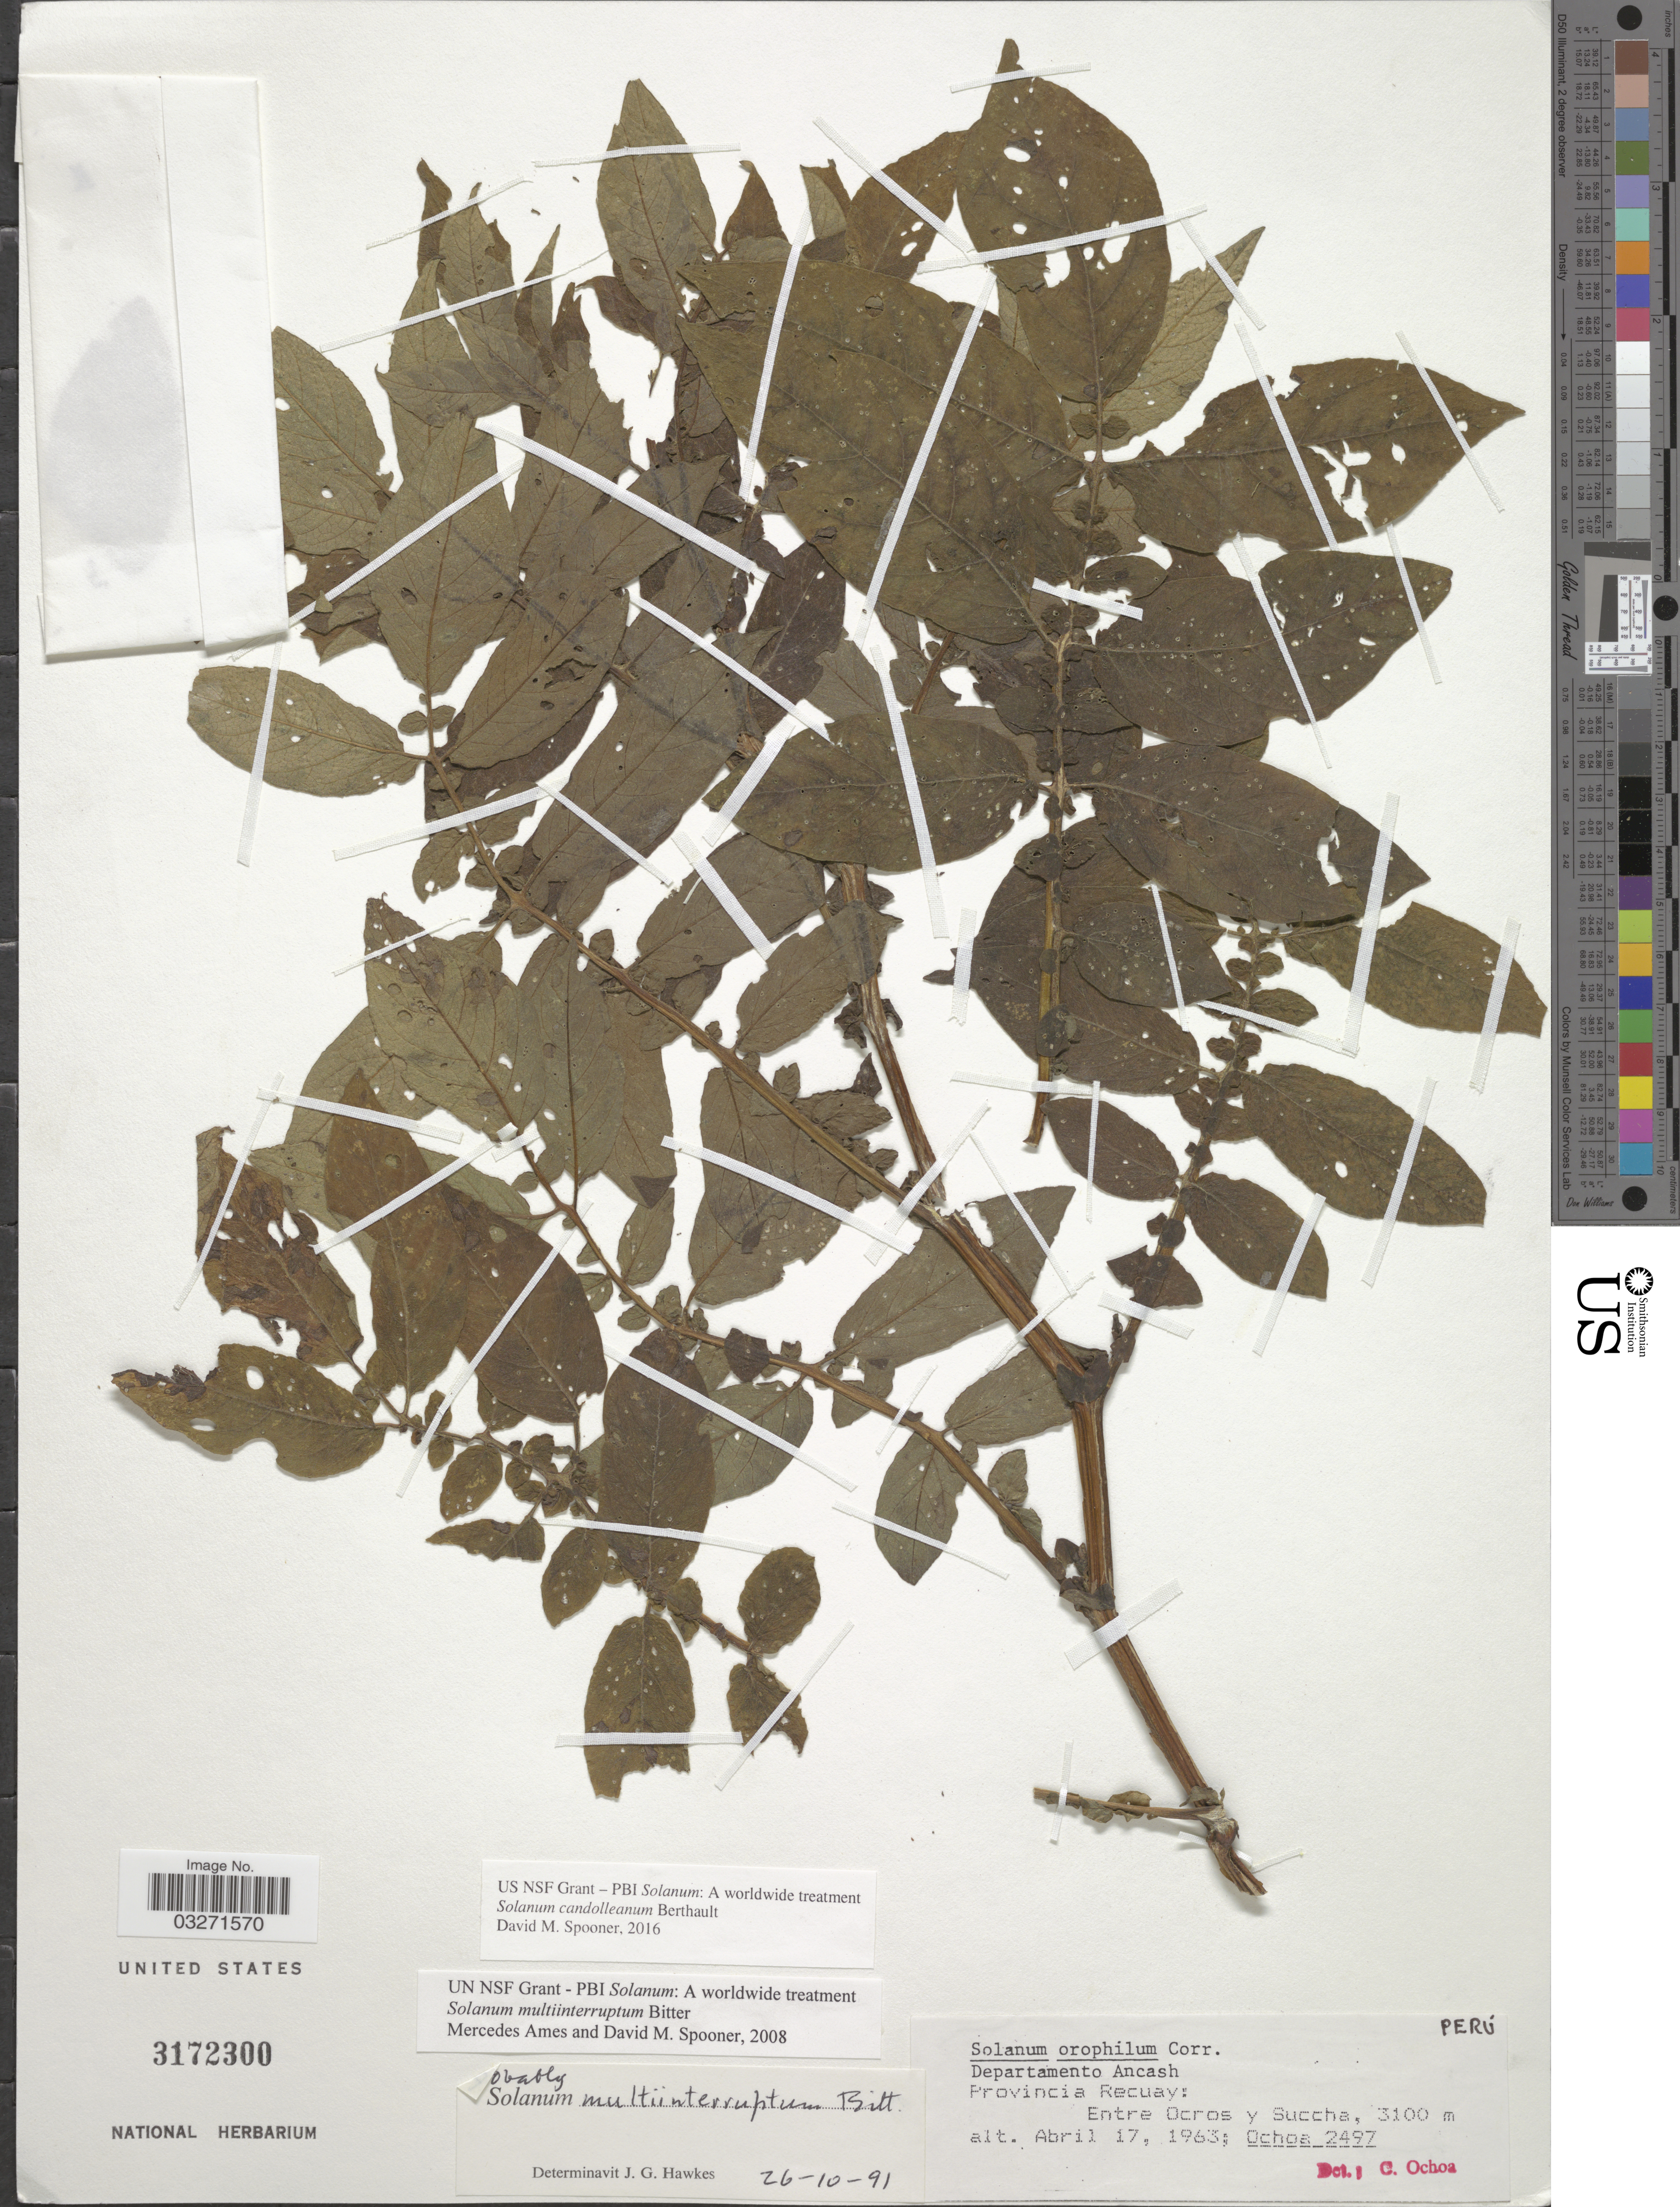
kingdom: Plantae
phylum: Tracheophyta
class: Magnoliopsida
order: Solanales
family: Solanaceae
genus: Solanum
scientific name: Solanum candolleanum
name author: Berthault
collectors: -. Ochoa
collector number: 2497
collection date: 1963-04-17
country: Peru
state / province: Ancash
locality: Departamento Ancash. Provincia Recuay: Entre Ocros y Succha.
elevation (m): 3100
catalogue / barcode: US 3172300